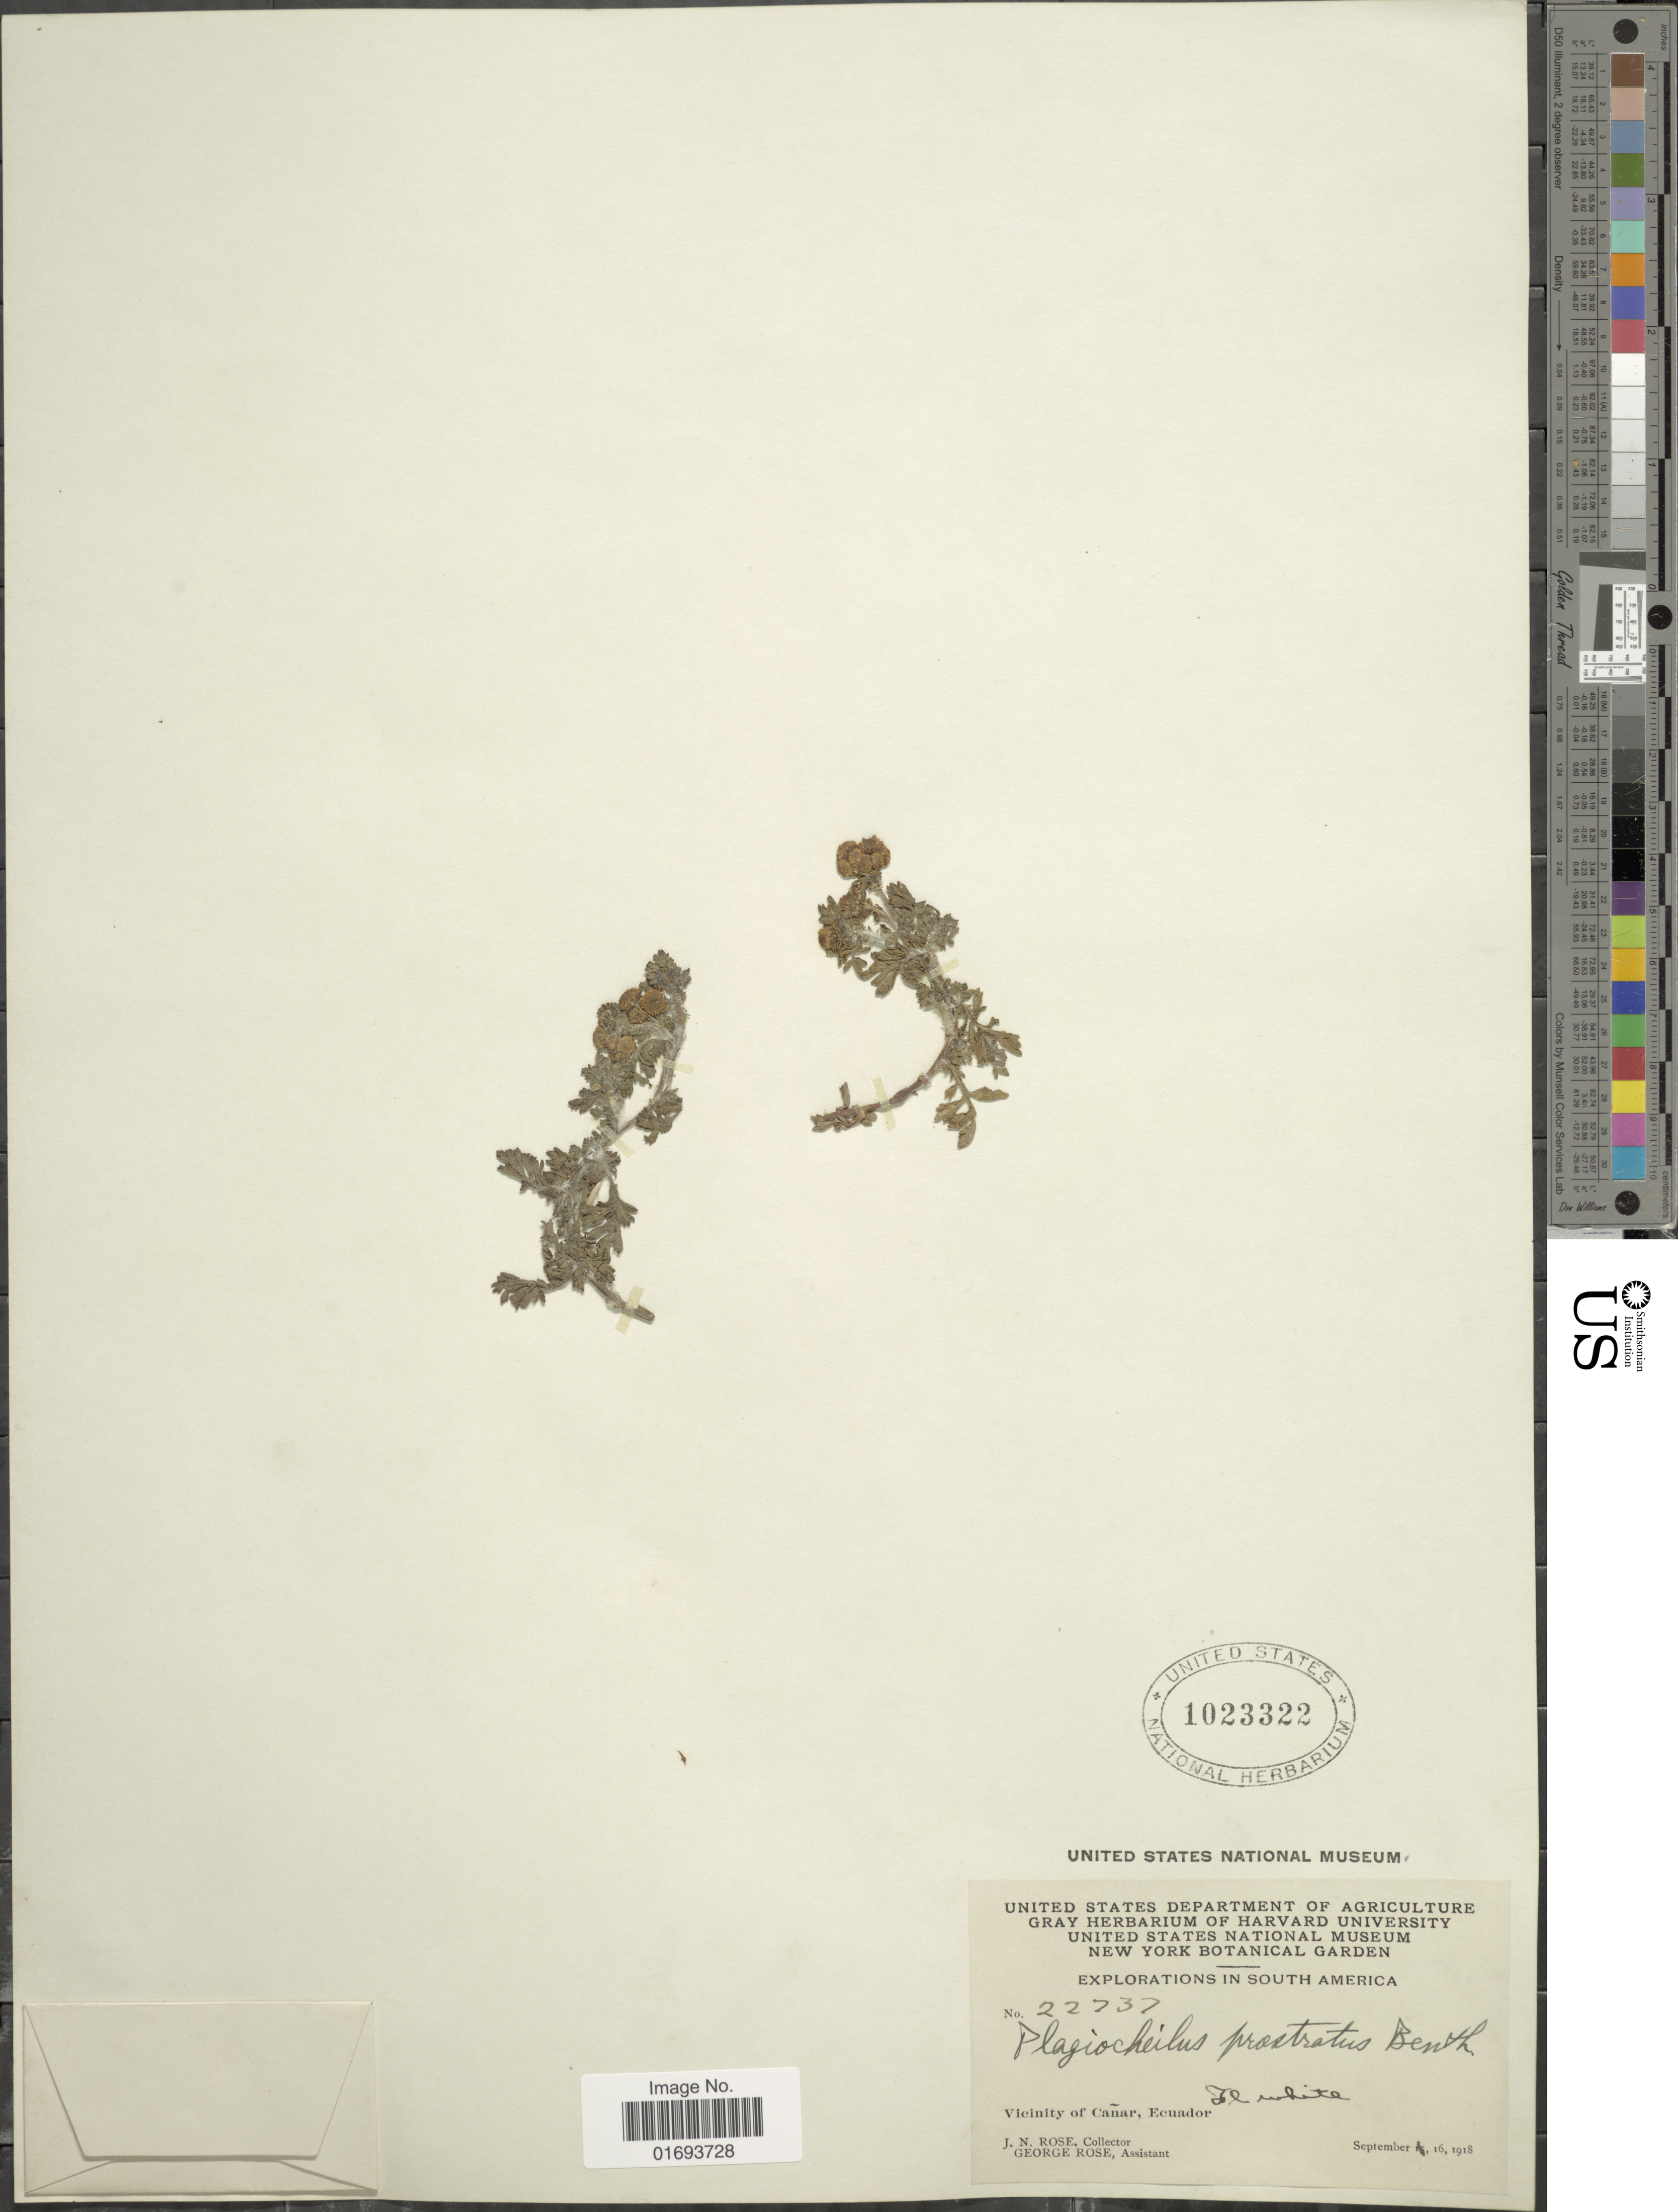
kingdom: Plantae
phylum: Tracheophyta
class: Magnoliopsida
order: Asterales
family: Asteraceae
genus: Plagiocheilus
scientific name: Plagiocheilus prostratus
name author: Benth.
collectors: J. N. Rose & G. Rose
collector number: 22737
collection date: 1918-09-16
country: Ecuador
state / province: Cañar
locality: Vicinity of Cañar, Ecuador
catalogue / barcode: US 1023322